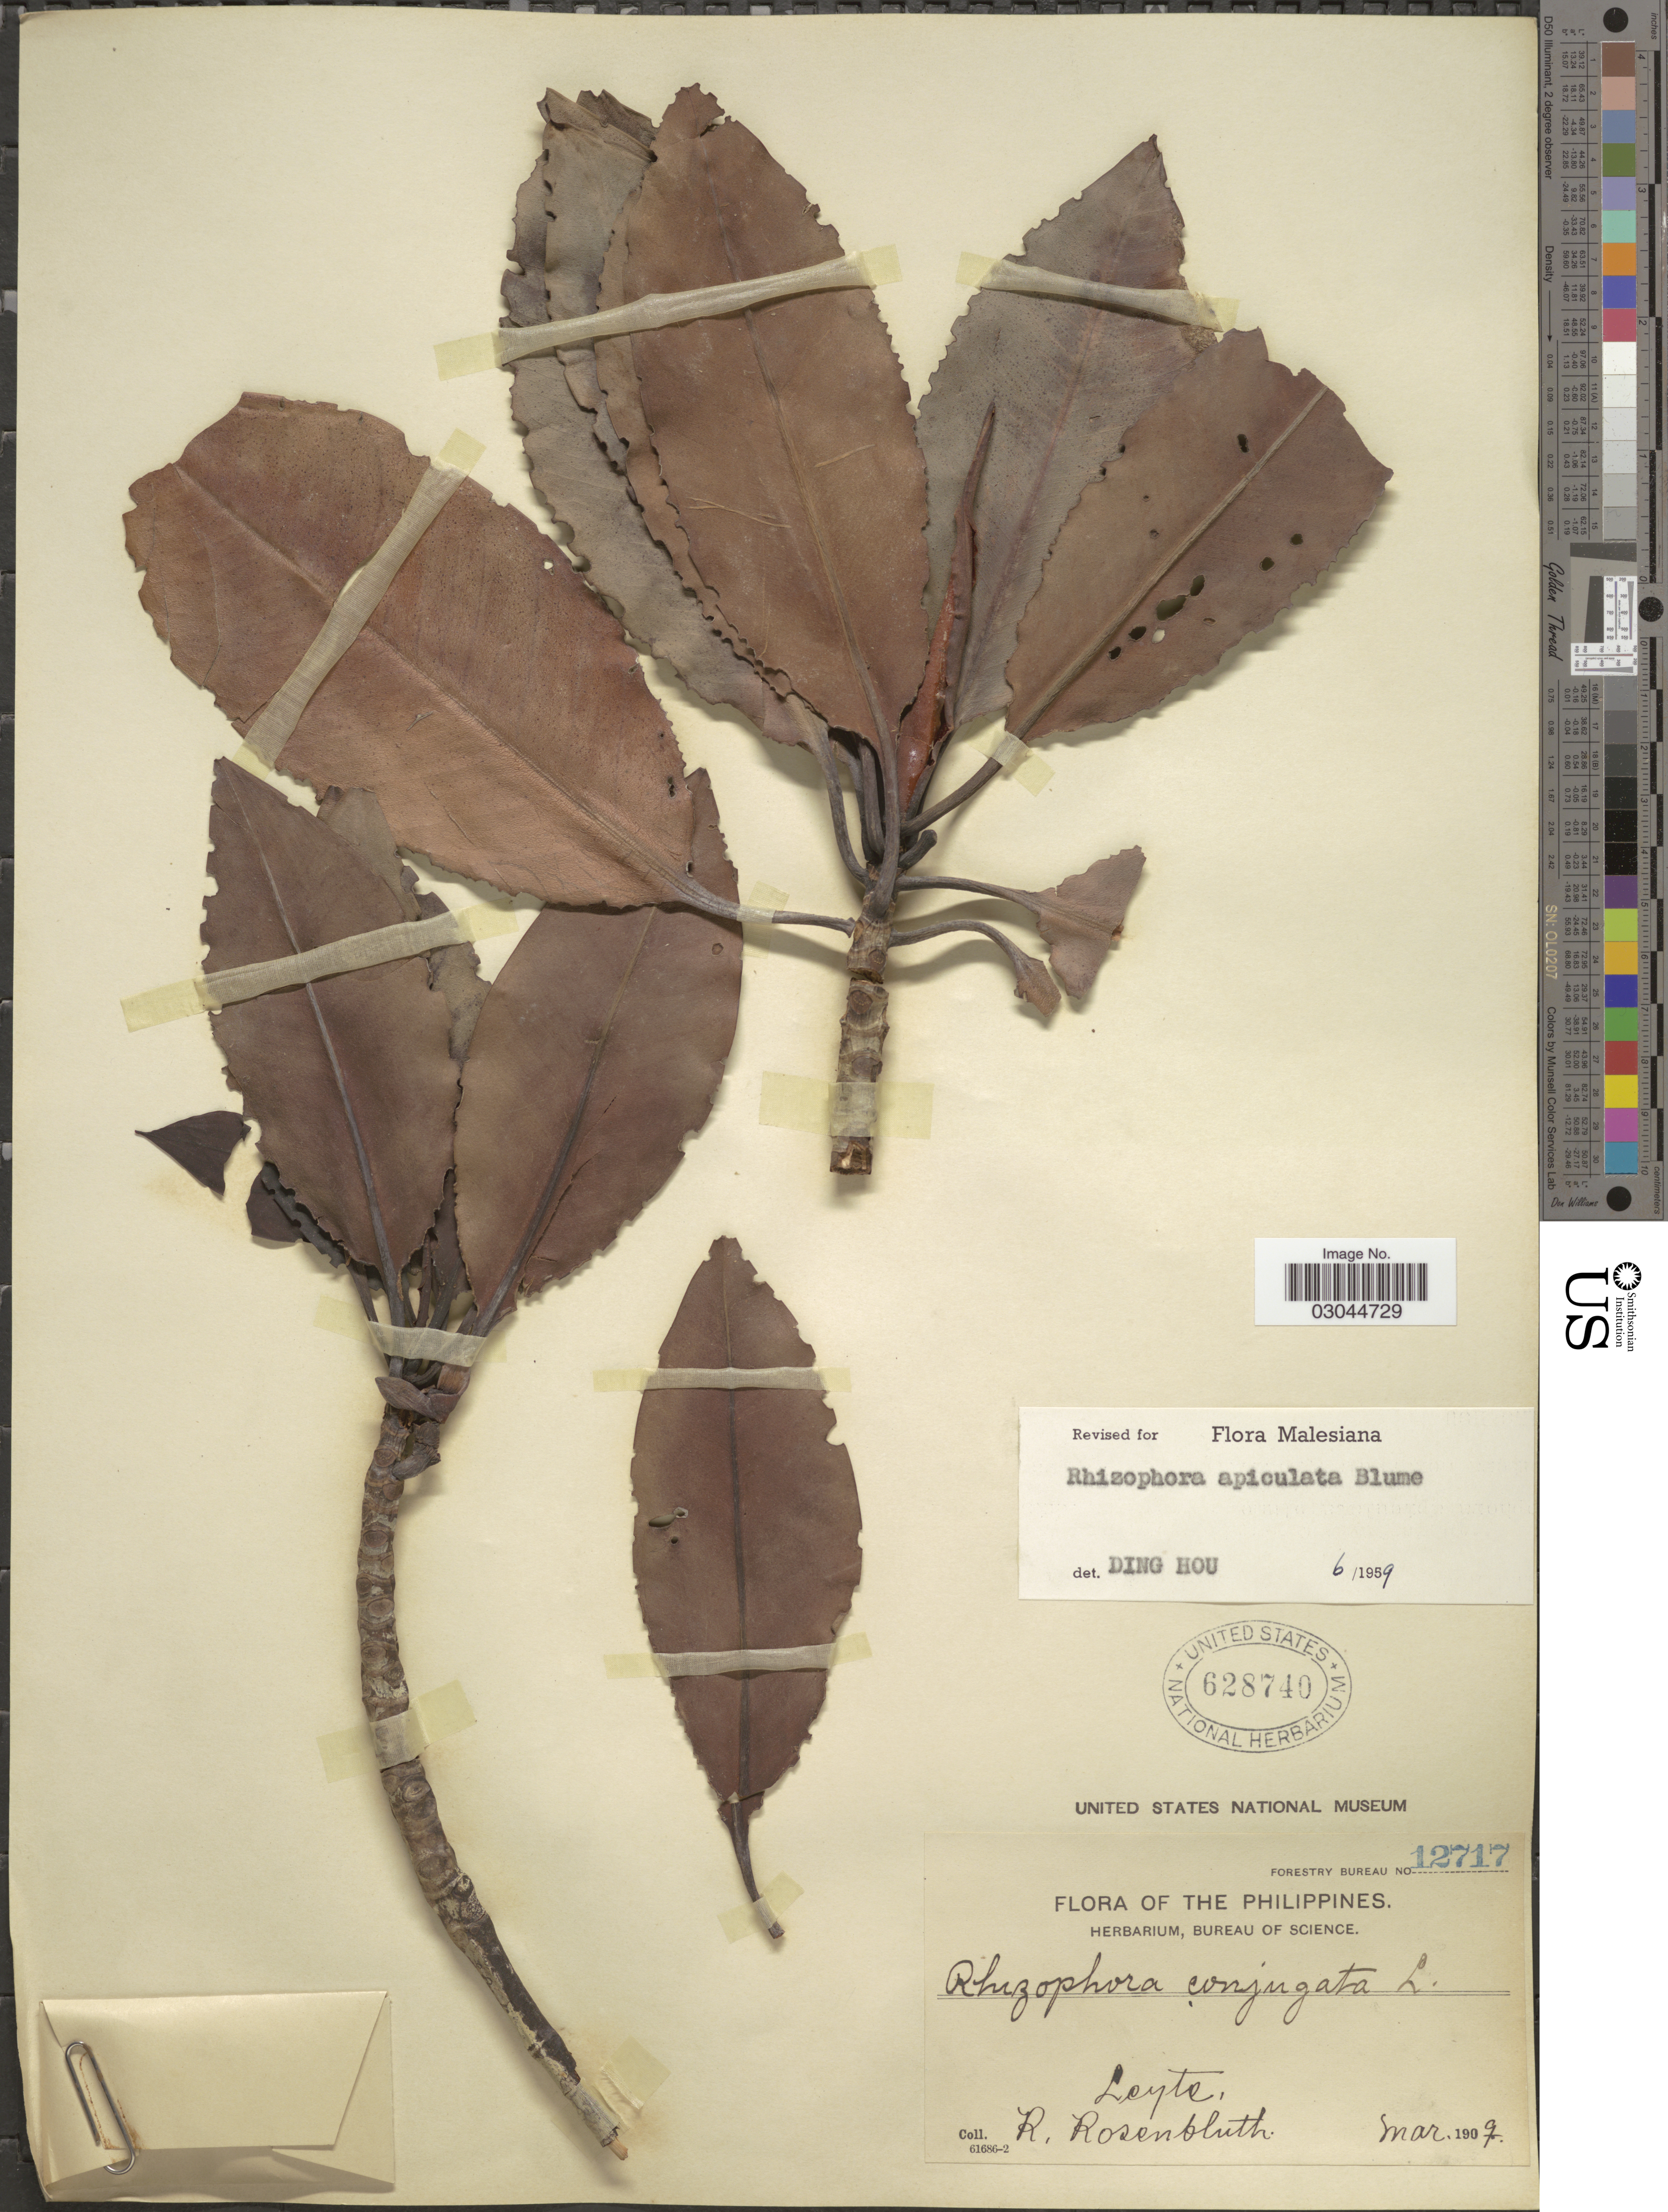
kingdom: Plantae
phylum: Tracheophyta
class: Magnoliopsida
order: Malpighiales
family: Rhizophoraceae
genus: Rhizophora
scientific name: Rhizophora apiculata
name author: Blume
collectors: R. Rosenbluth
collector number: Forestry Bureau 12717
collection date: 1907-03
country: Philippines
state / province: Eastern Visayas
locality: Leyte.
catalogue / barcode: US 628740